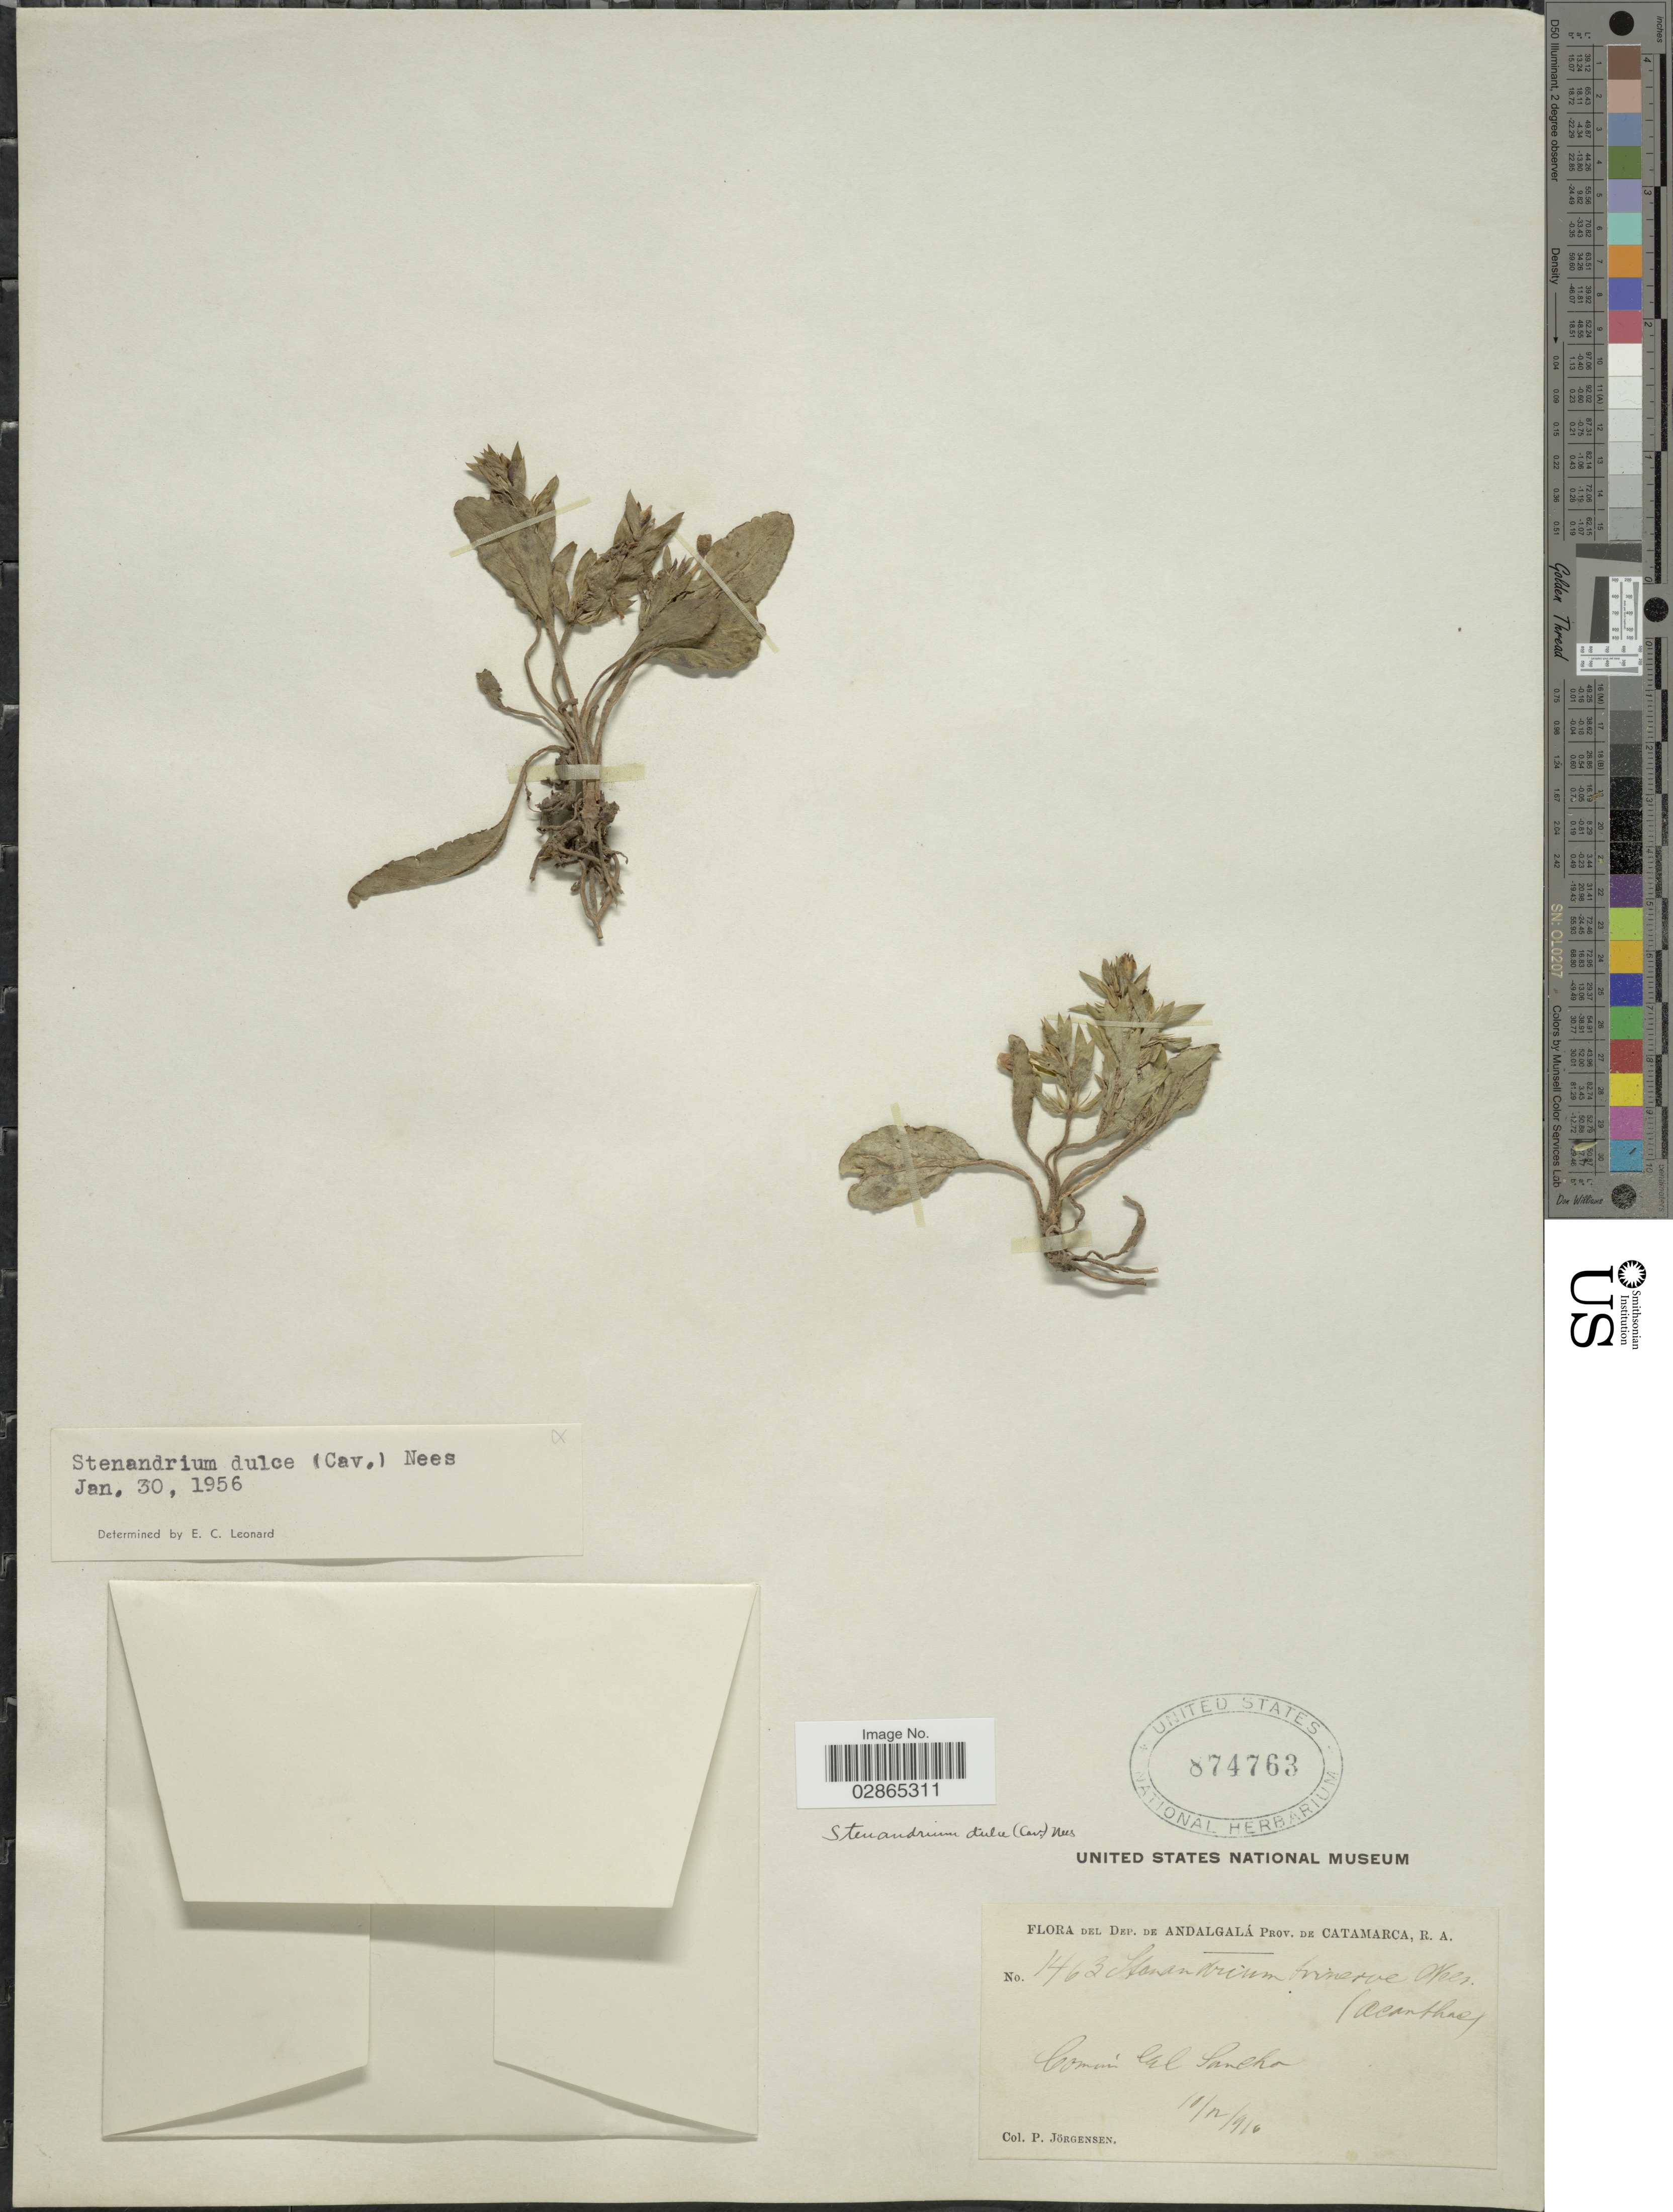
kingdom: Plantae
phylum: Tracheophyta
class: Magnoliopsida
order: Lamiales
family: Acanthaceae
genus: Stenandrium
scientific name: Stenandrium dulce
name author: (Cav.) Nees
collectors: P. Jörgensen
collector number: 1463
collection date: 1910-12-10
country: Argentina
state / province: Catamarca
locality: Dep. de Andalgalá, Común El Suncho.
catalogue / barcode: US 874763